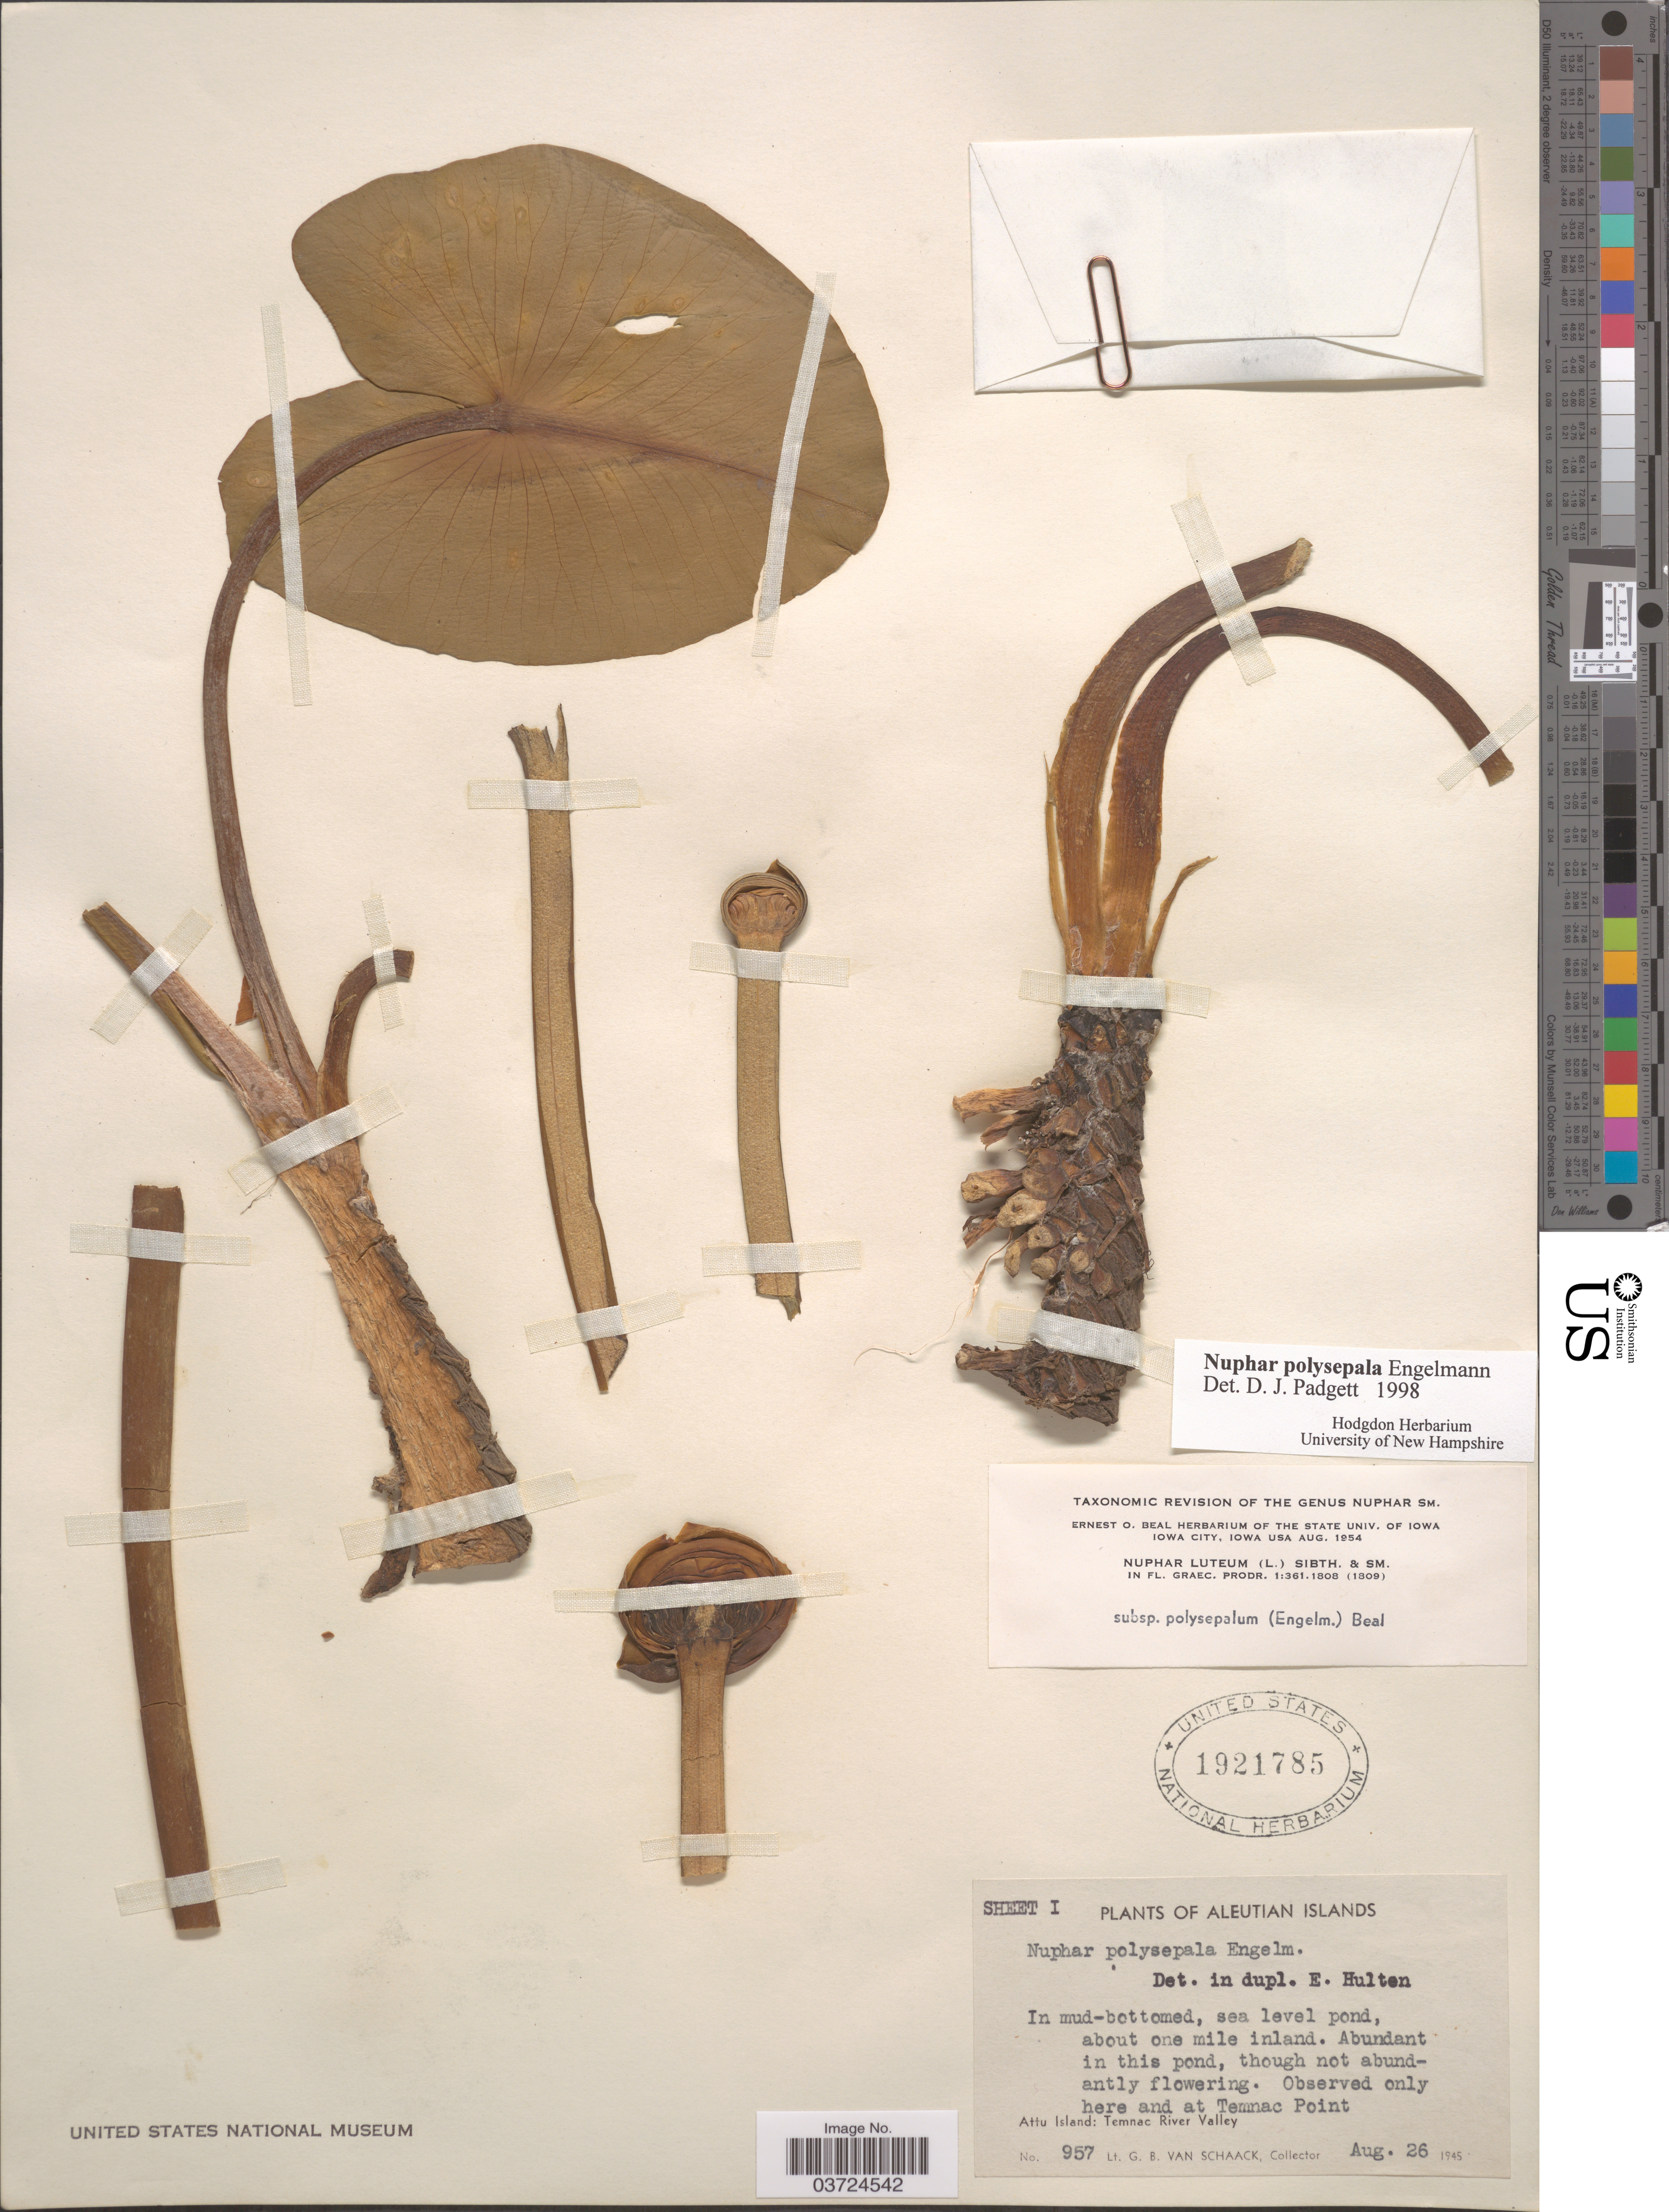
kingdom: Plantae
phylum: Tracheophyta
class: Magnoliopsida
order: Nymphaeales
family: Nymphaeaceae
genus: Nuphar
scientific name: Nuphar polysepala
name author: Englem.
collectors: G. Van Schaack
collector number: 957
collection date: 1945-08-26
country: United States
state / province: Alaska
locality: Aleutian Islands. At Temnac Point. Attu Island: Temnac River Valley.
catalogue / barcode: US 1921785